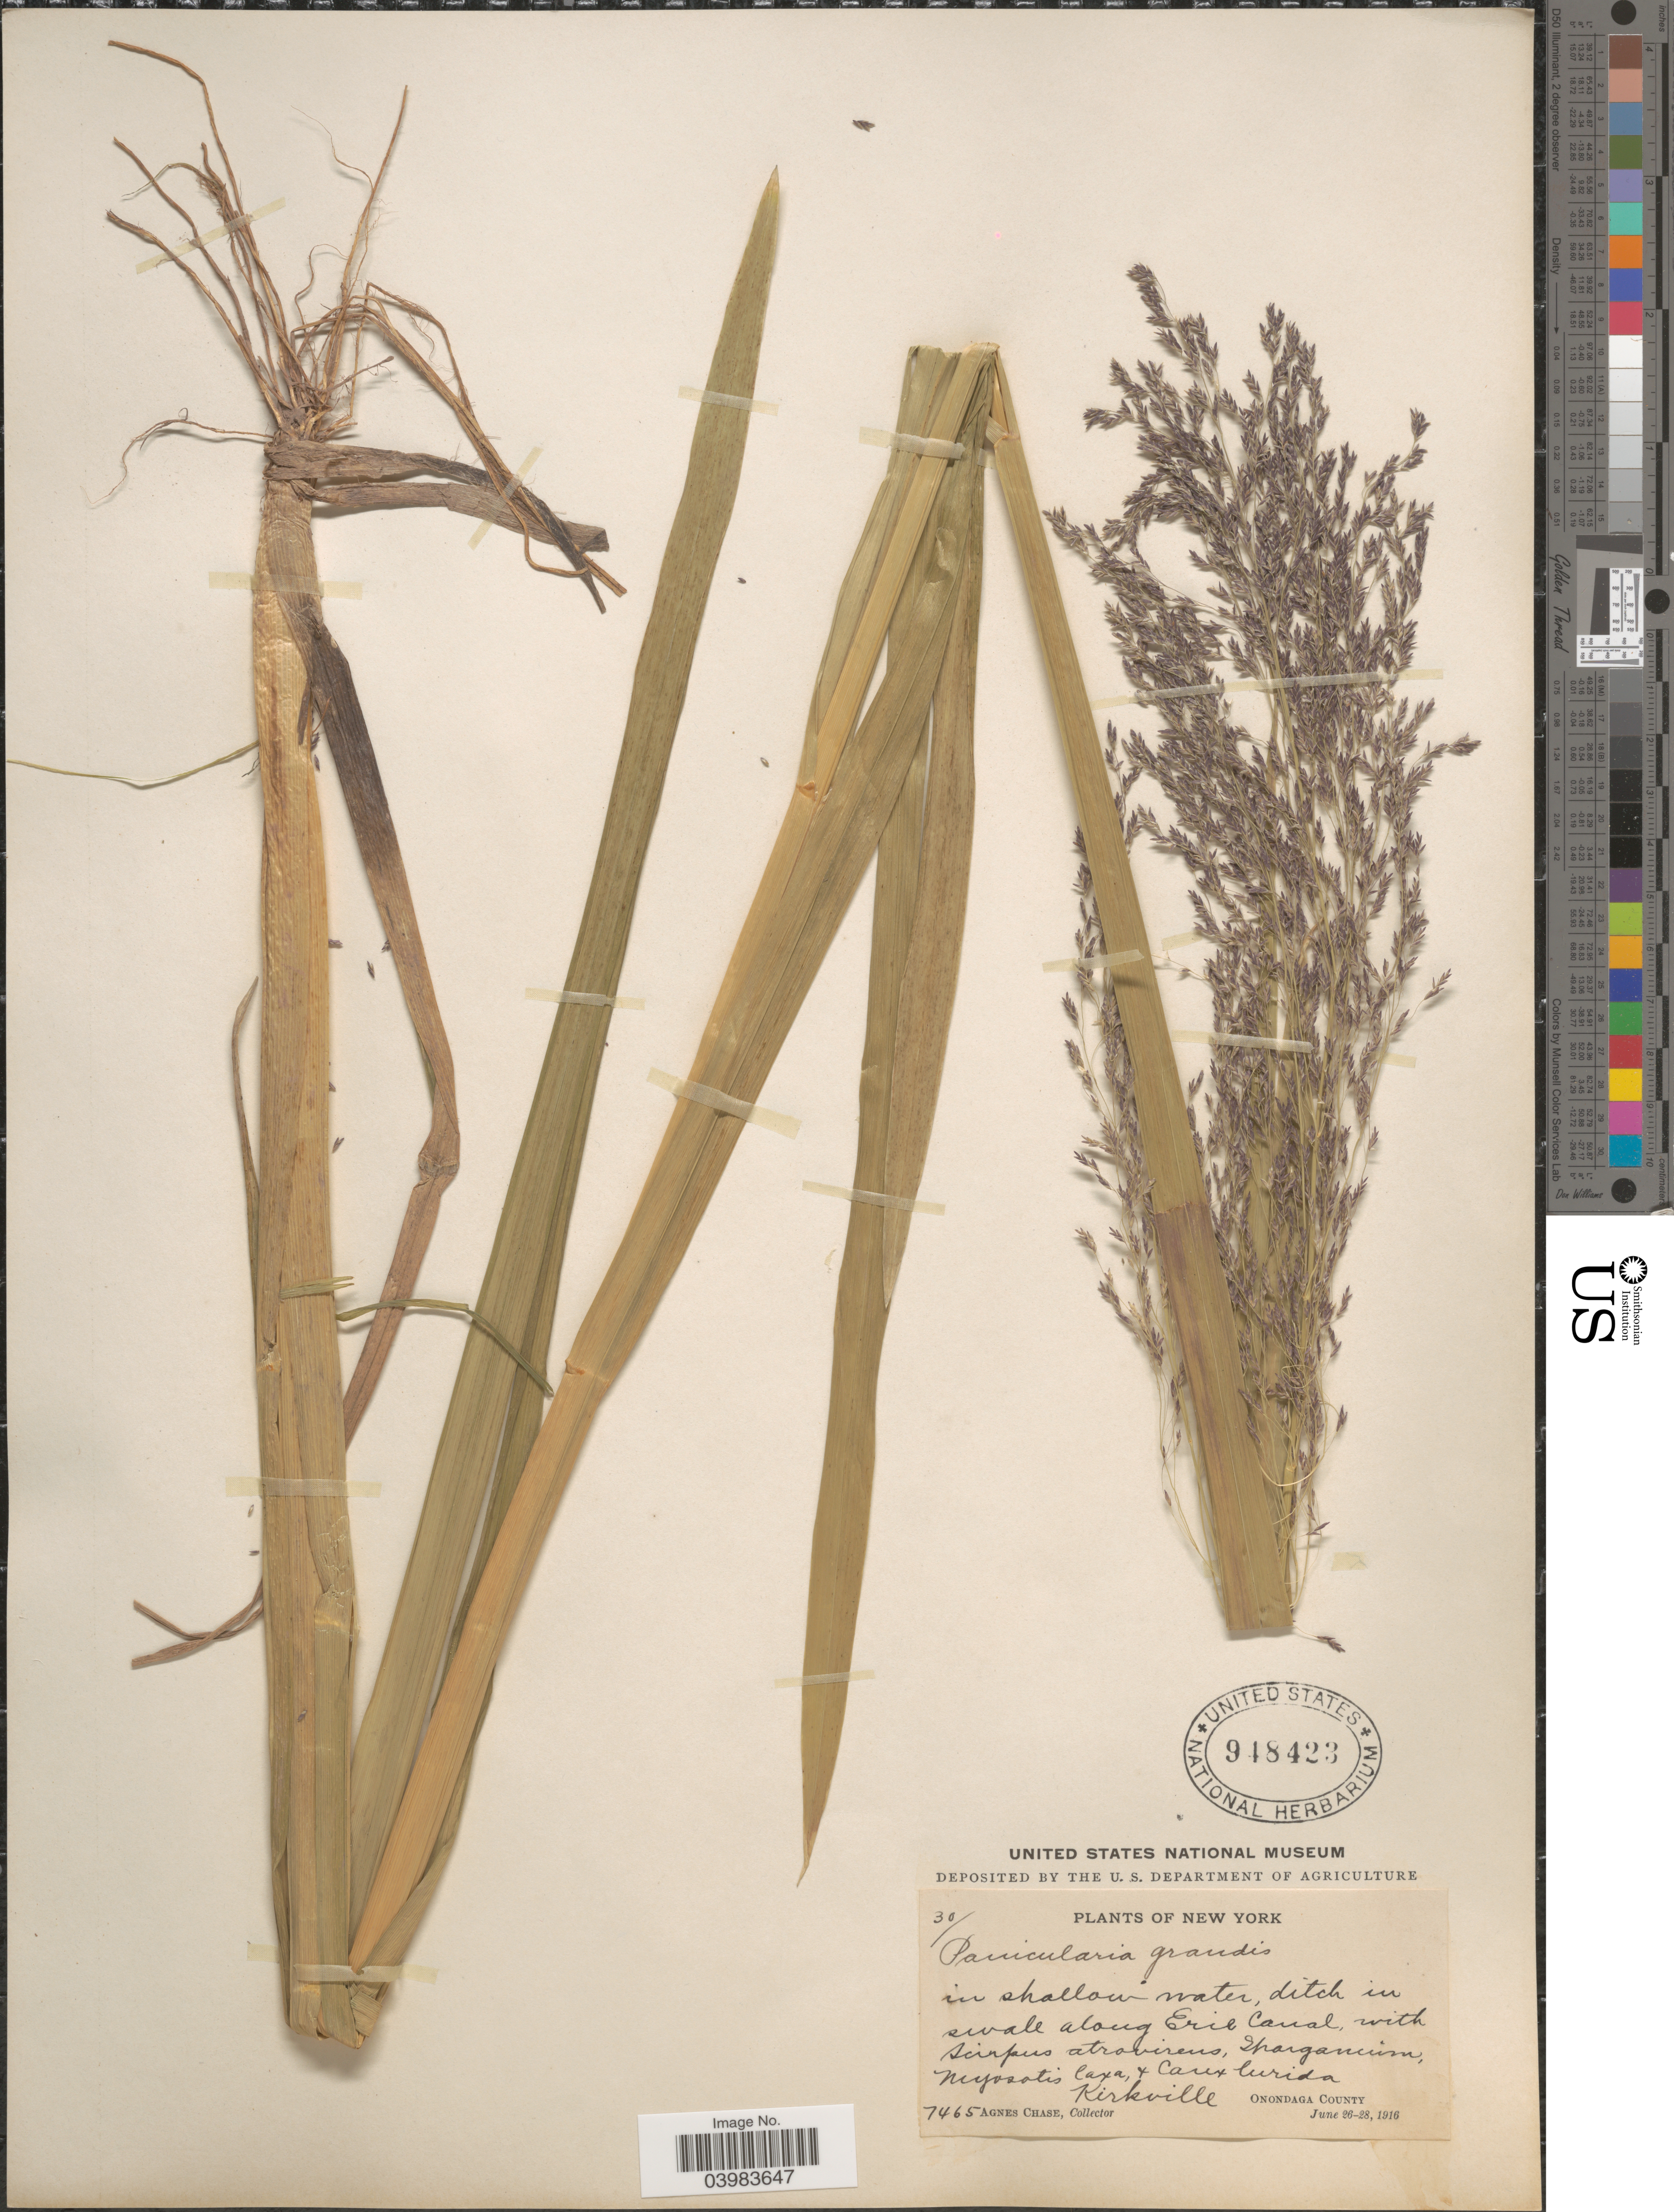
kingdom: Plantae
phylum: Tracheophyta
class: Liliopsida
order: Poales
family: Poaceae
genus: Glyceria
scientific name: Glyceria grandis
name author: S. Watson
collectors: A. Chase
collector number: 7465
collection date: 1916-06-26/1916-06-28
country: United States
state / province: New York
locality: In shallow water, ditch in swale along Erie Canal. Kirkville. Onondaga County.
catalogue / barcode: US 948423